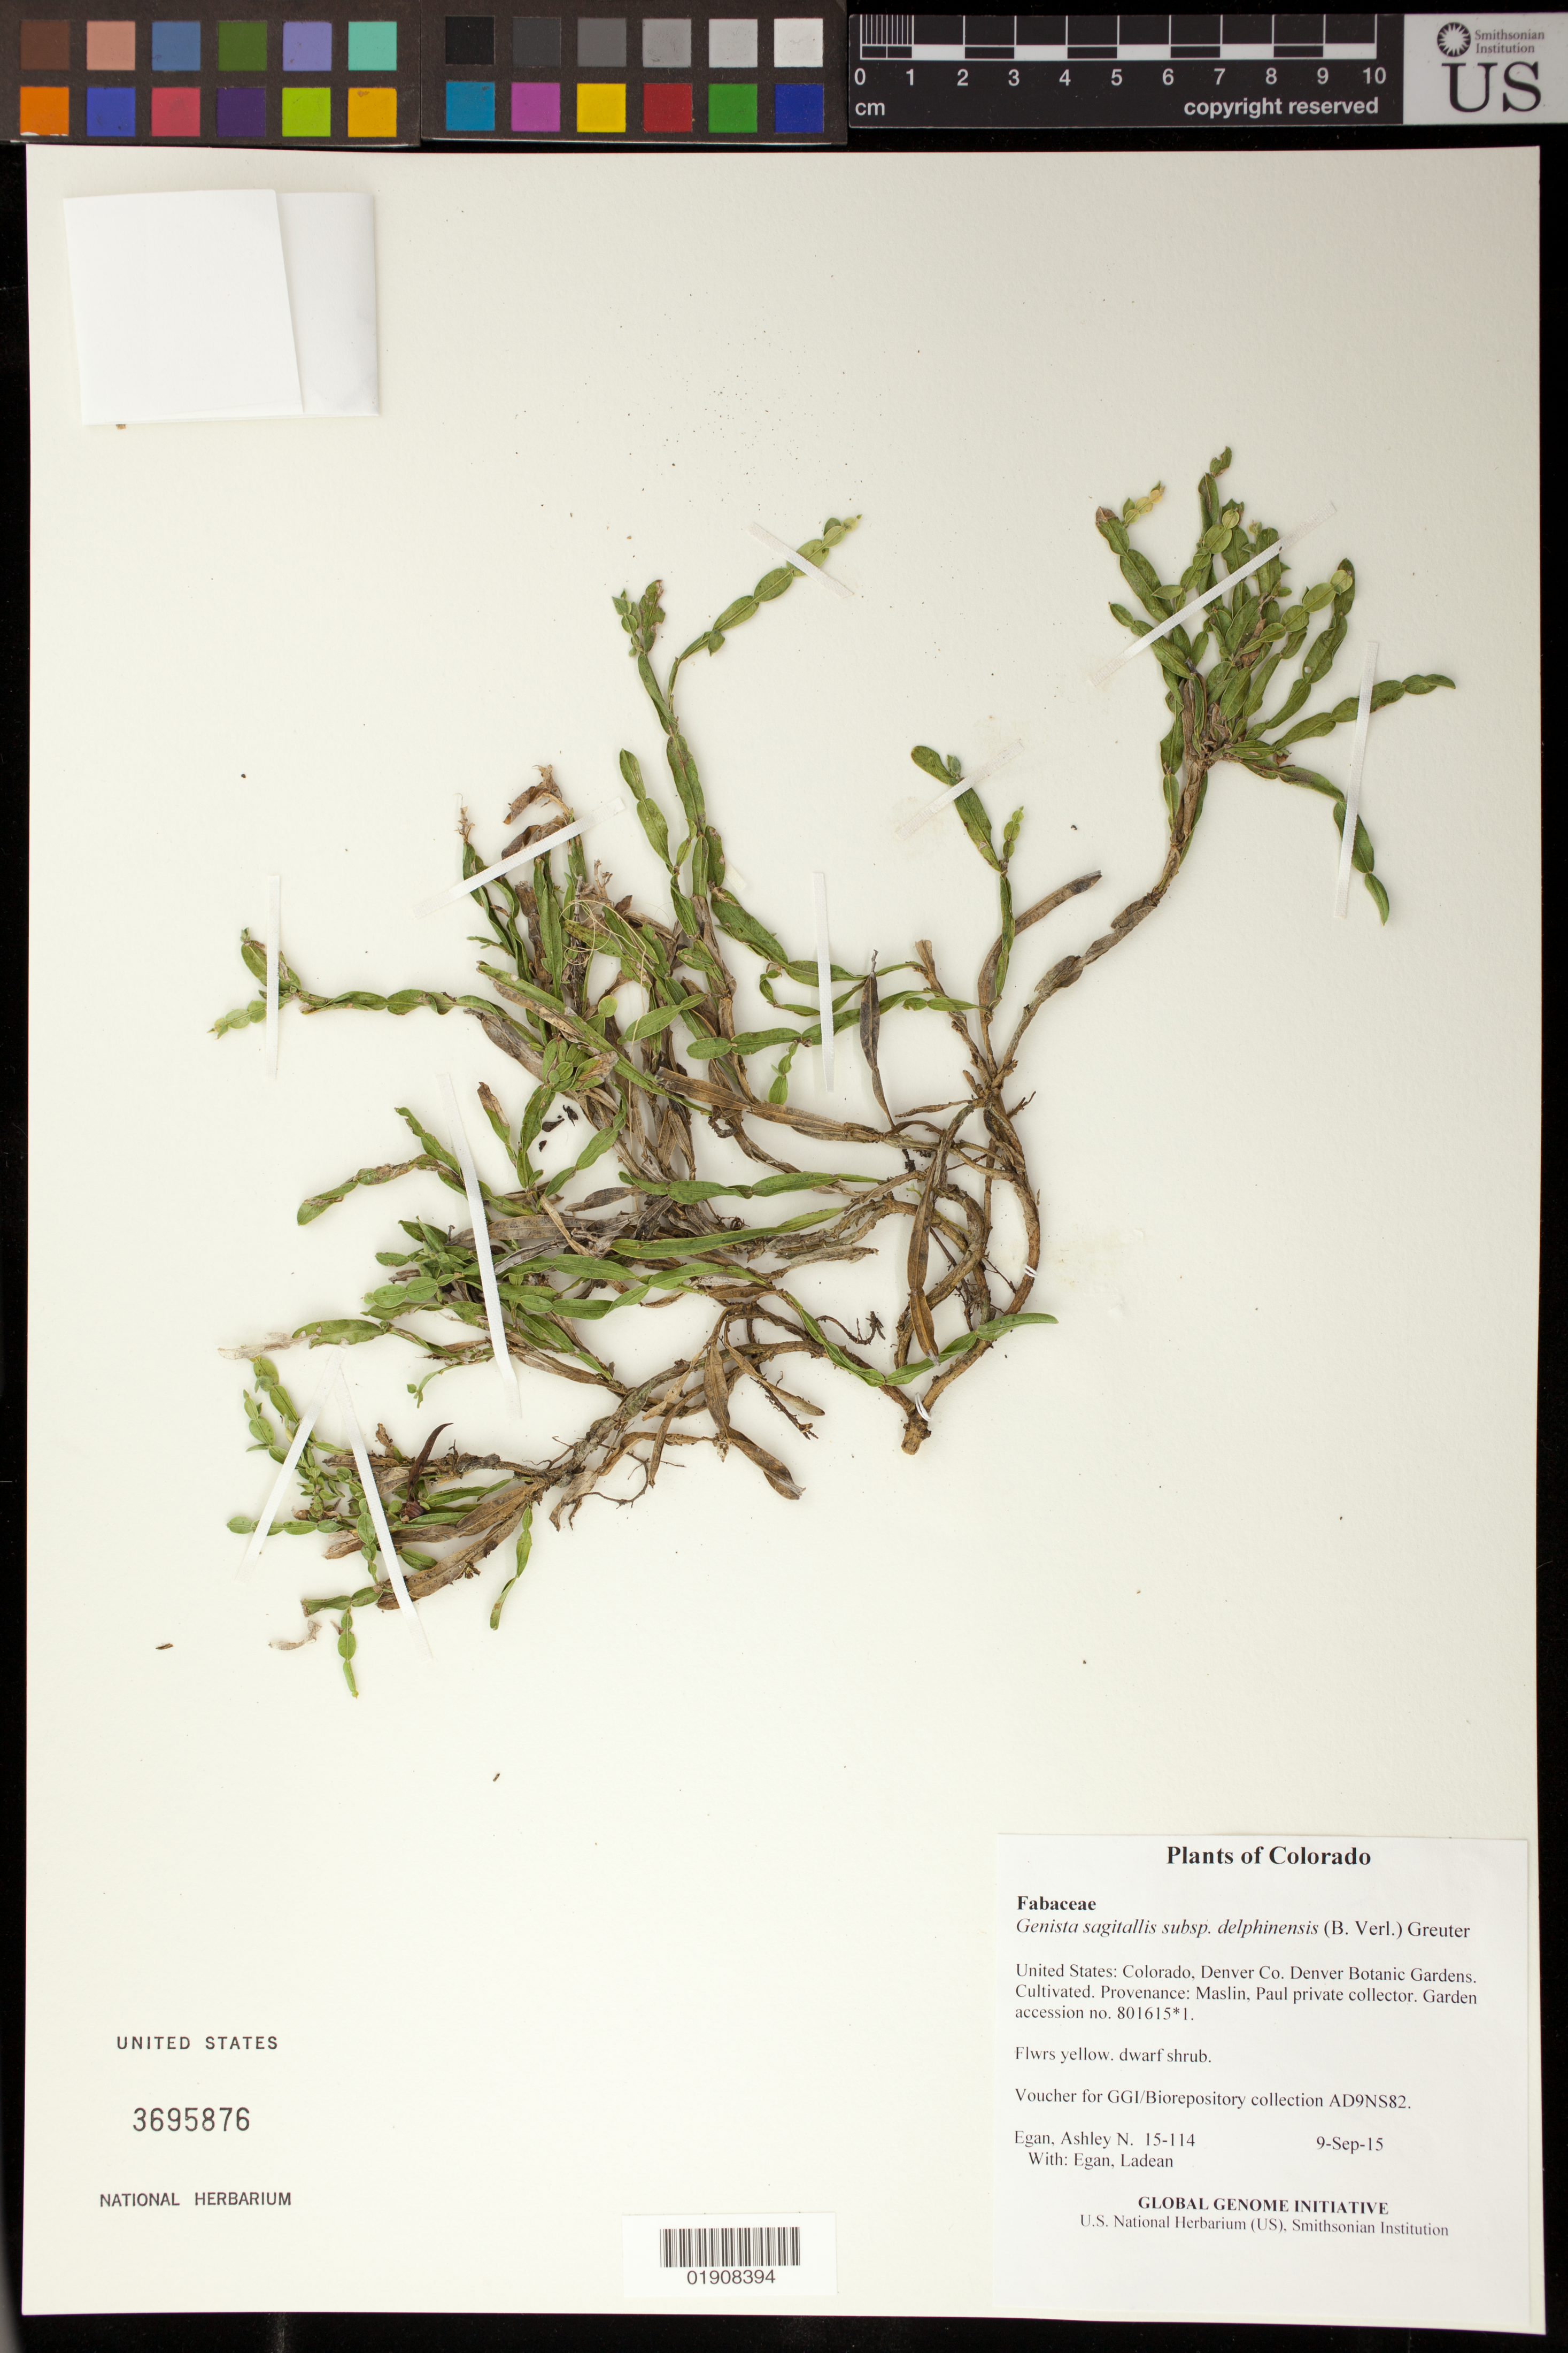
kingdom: Plantae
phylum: Tracheophyta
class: Magnoliopsida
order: Fabales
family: Fabaceae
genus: Genista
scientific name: Genista sagitallis subsp. delphinensis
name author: (B. Verl.) Greuter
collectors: A. N. Egan & L. Egan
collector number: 15-114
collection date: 2015-09-09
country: United States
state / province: Colorado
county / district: Denver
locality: Denver Botanic Gardens. Cultivated. Provenance: Maslin, Paul private collector. Garden accession no. 801615.1.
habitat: dwarf shrub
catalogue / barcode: US 3695876